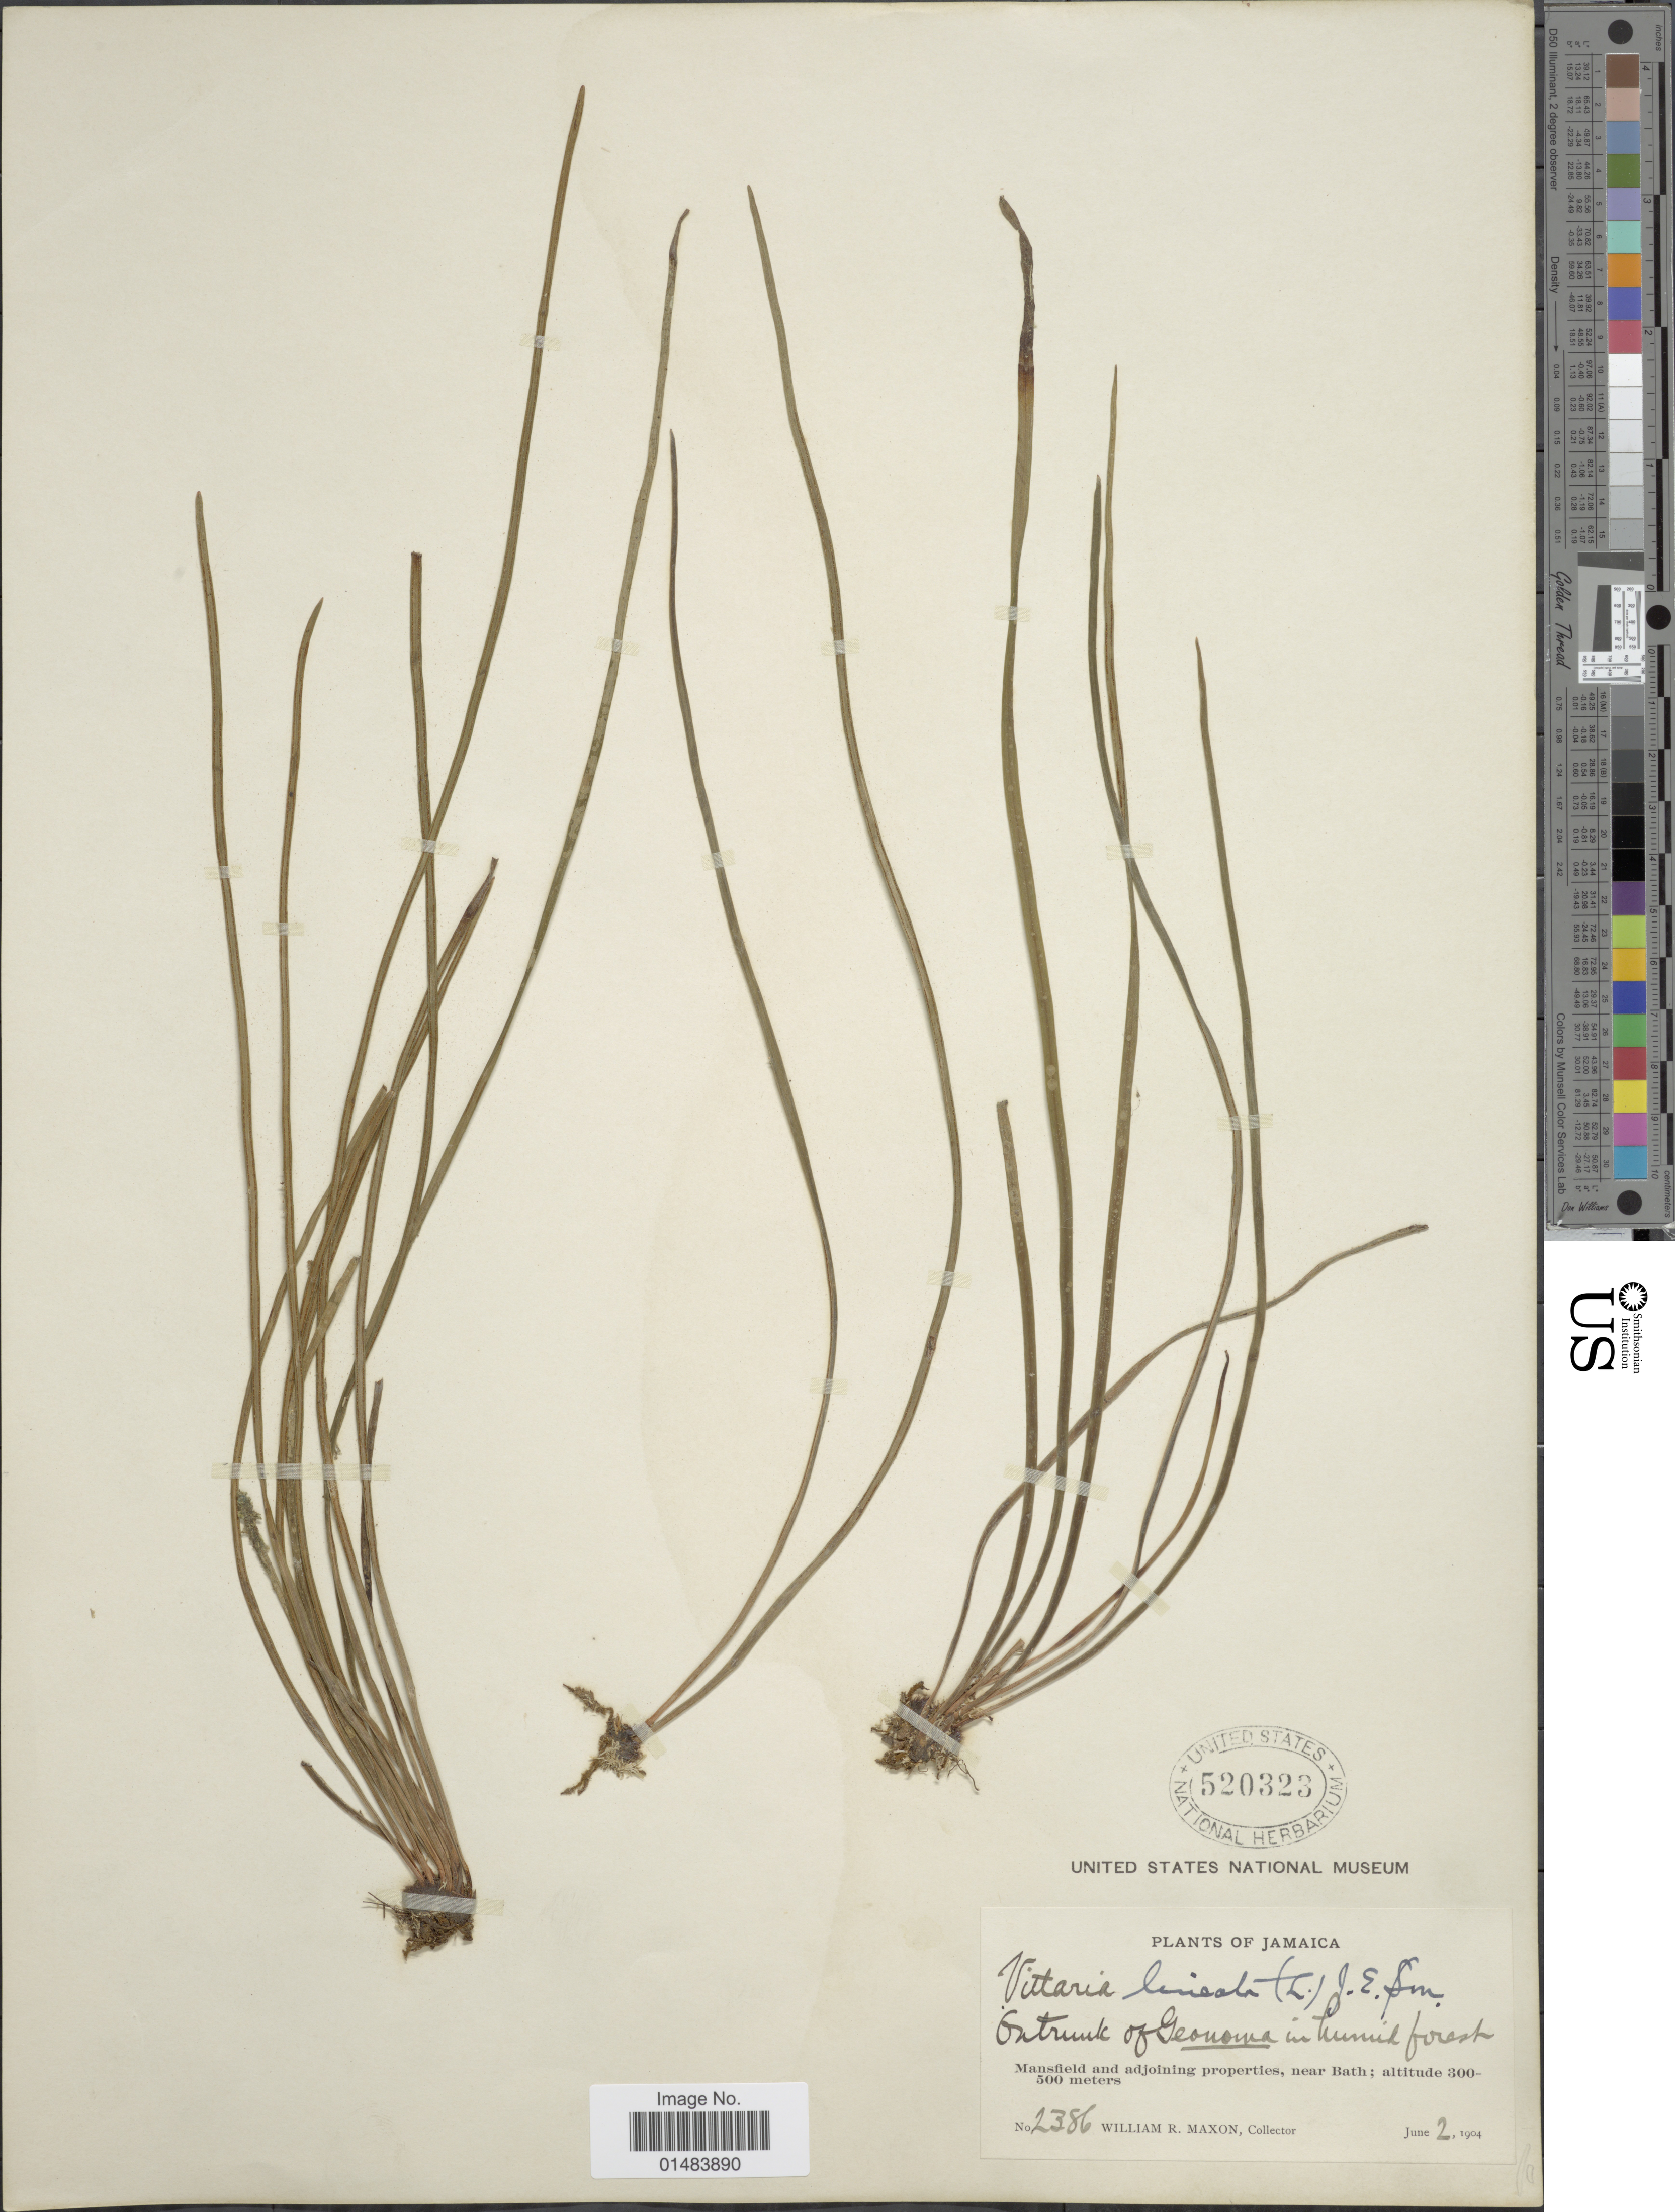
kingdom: Plantae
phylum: Tracheophyta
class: Polypodiopsida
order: Polypodiales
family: Pteridaceae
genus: Vittaria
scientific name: Vittaria lineata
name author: (L.) Sm.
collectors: W. R. Maxon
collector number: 2386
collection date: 1904-06-02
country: Jamaica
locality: Jamaica, Mansfield and adjoining properties, near Bath.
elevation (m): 300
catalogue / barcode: US 520323